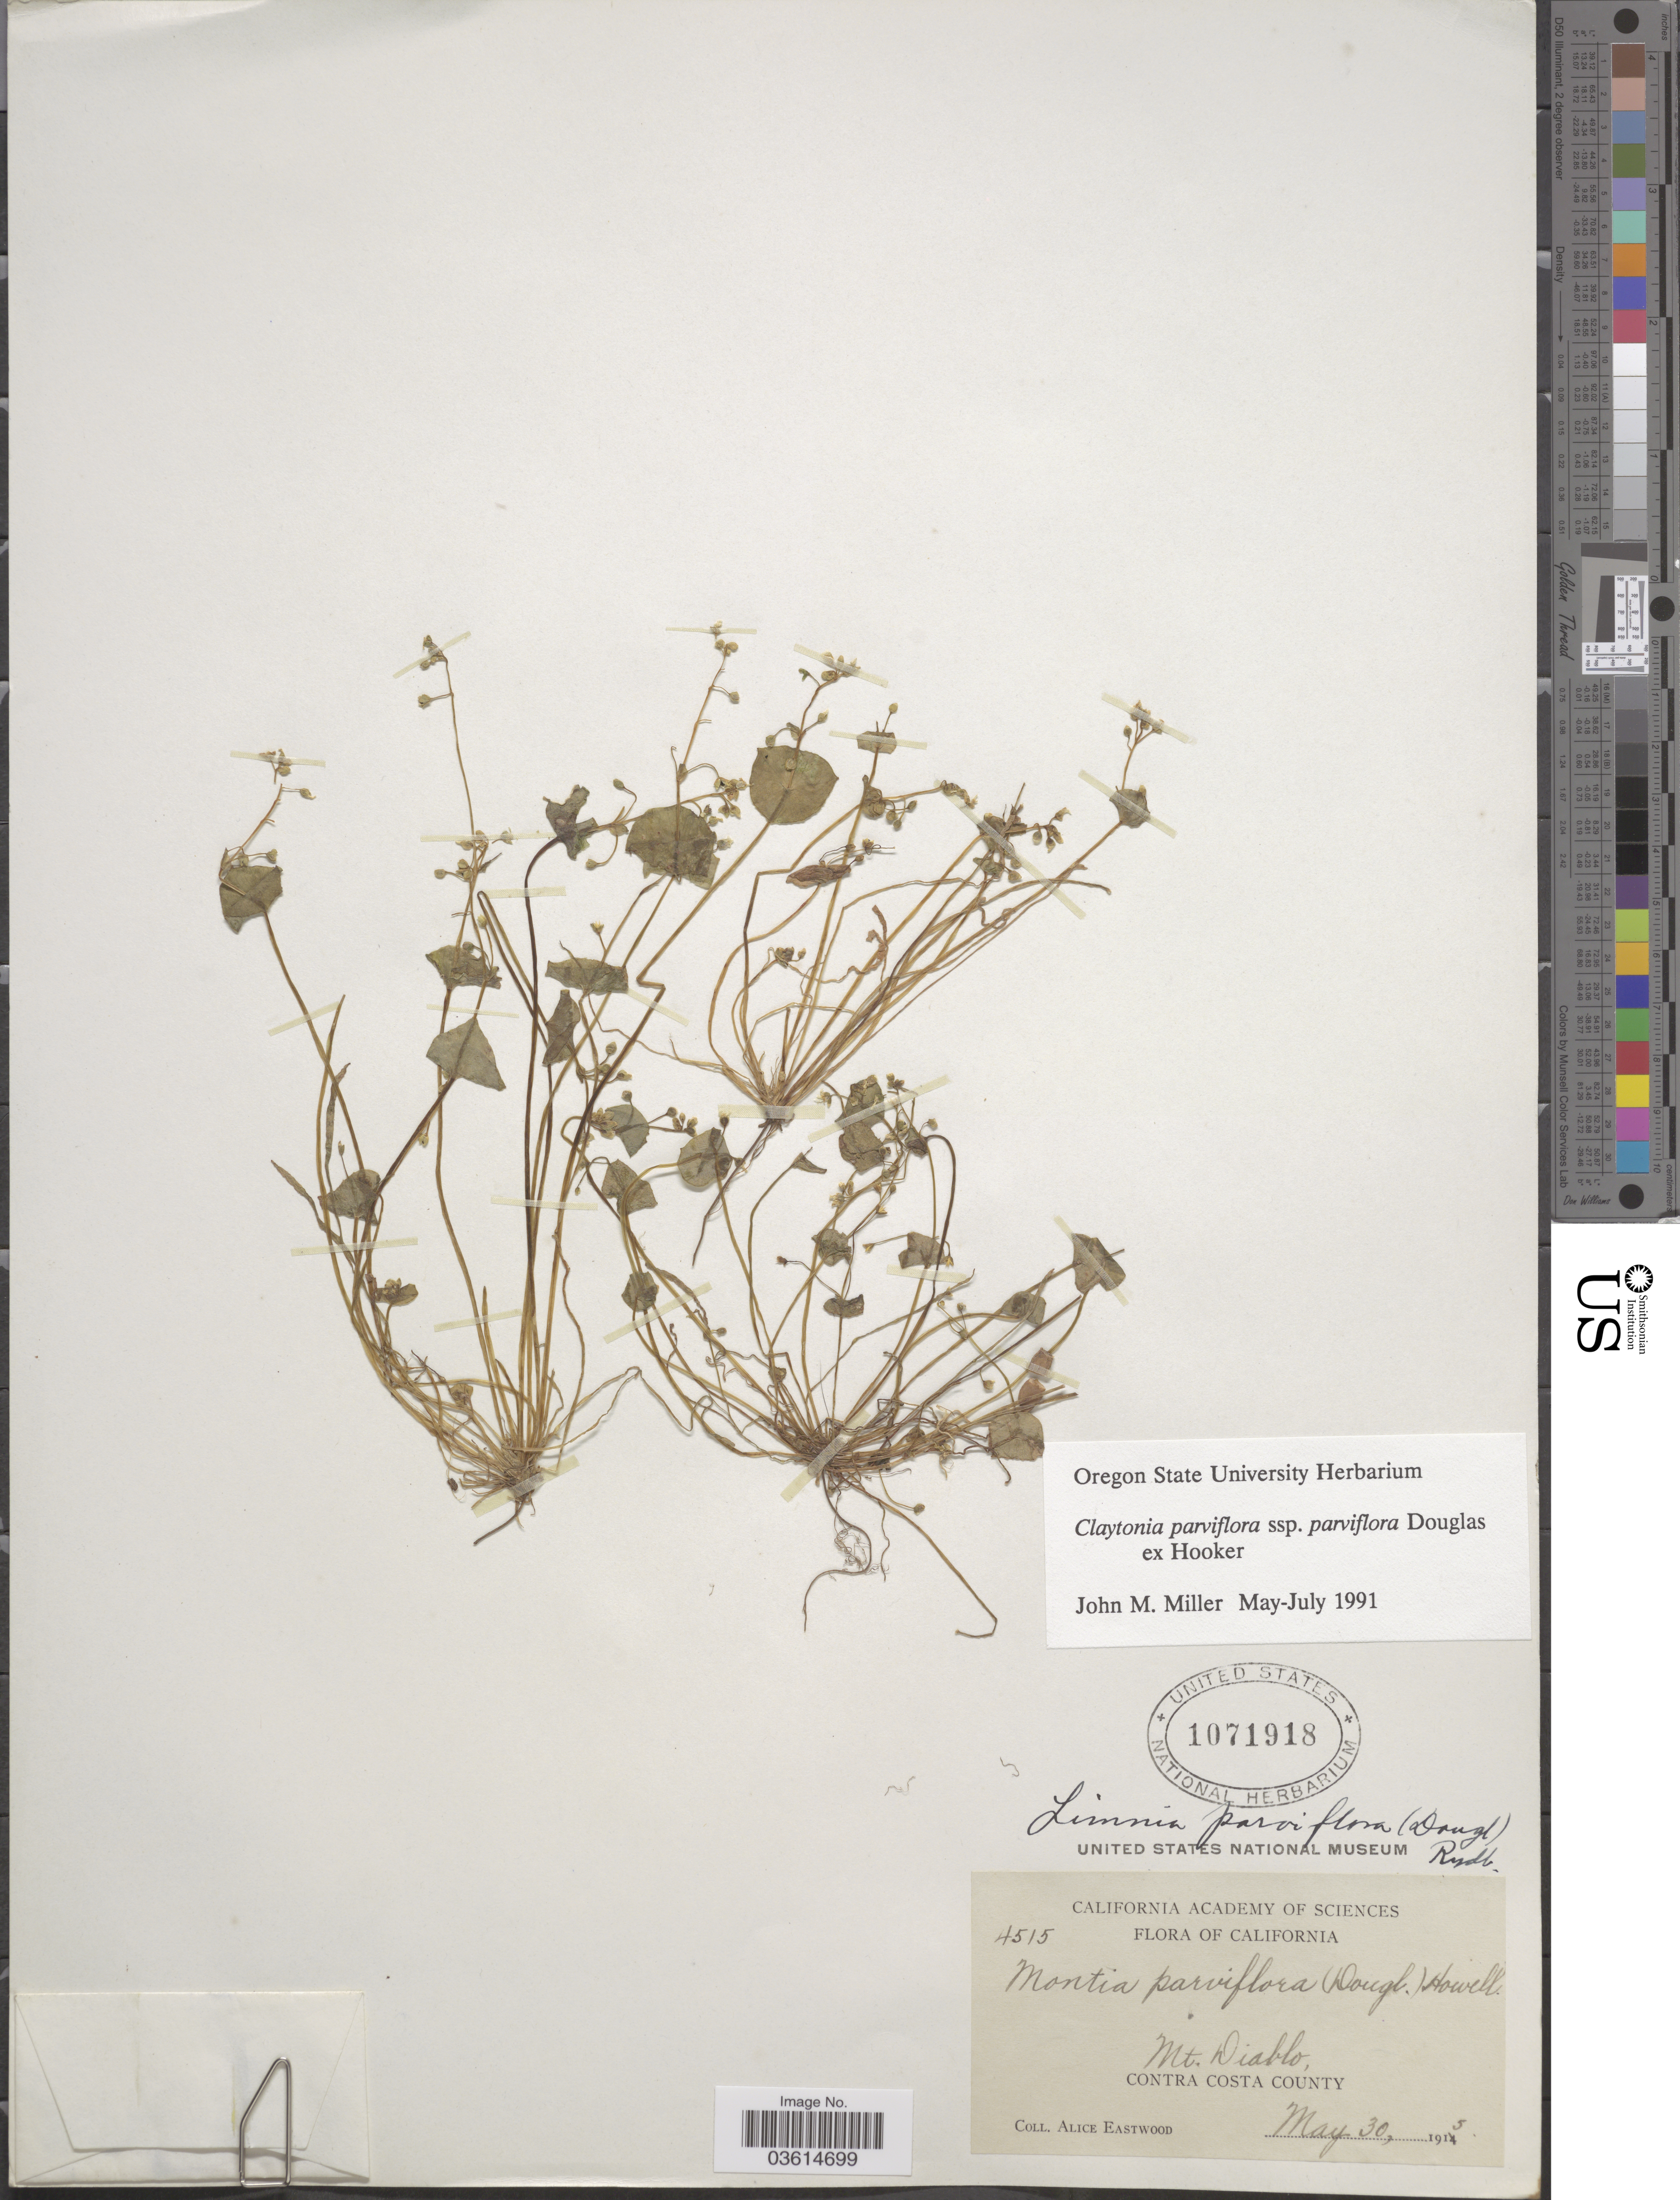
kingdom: Plantae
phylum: Tracheophyta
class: Magnoliopsida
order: Caryophyllales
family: Montiaceae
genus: Claytonia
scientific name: Claytonia parviflora subsp. parviflora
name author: Douglas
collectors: A. Eastwood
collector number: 4515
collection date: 1915-05-30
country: United States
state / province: California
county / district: Contra Costa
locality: Mt. Diablo, Contra Costa County.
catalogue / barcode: US 1071918